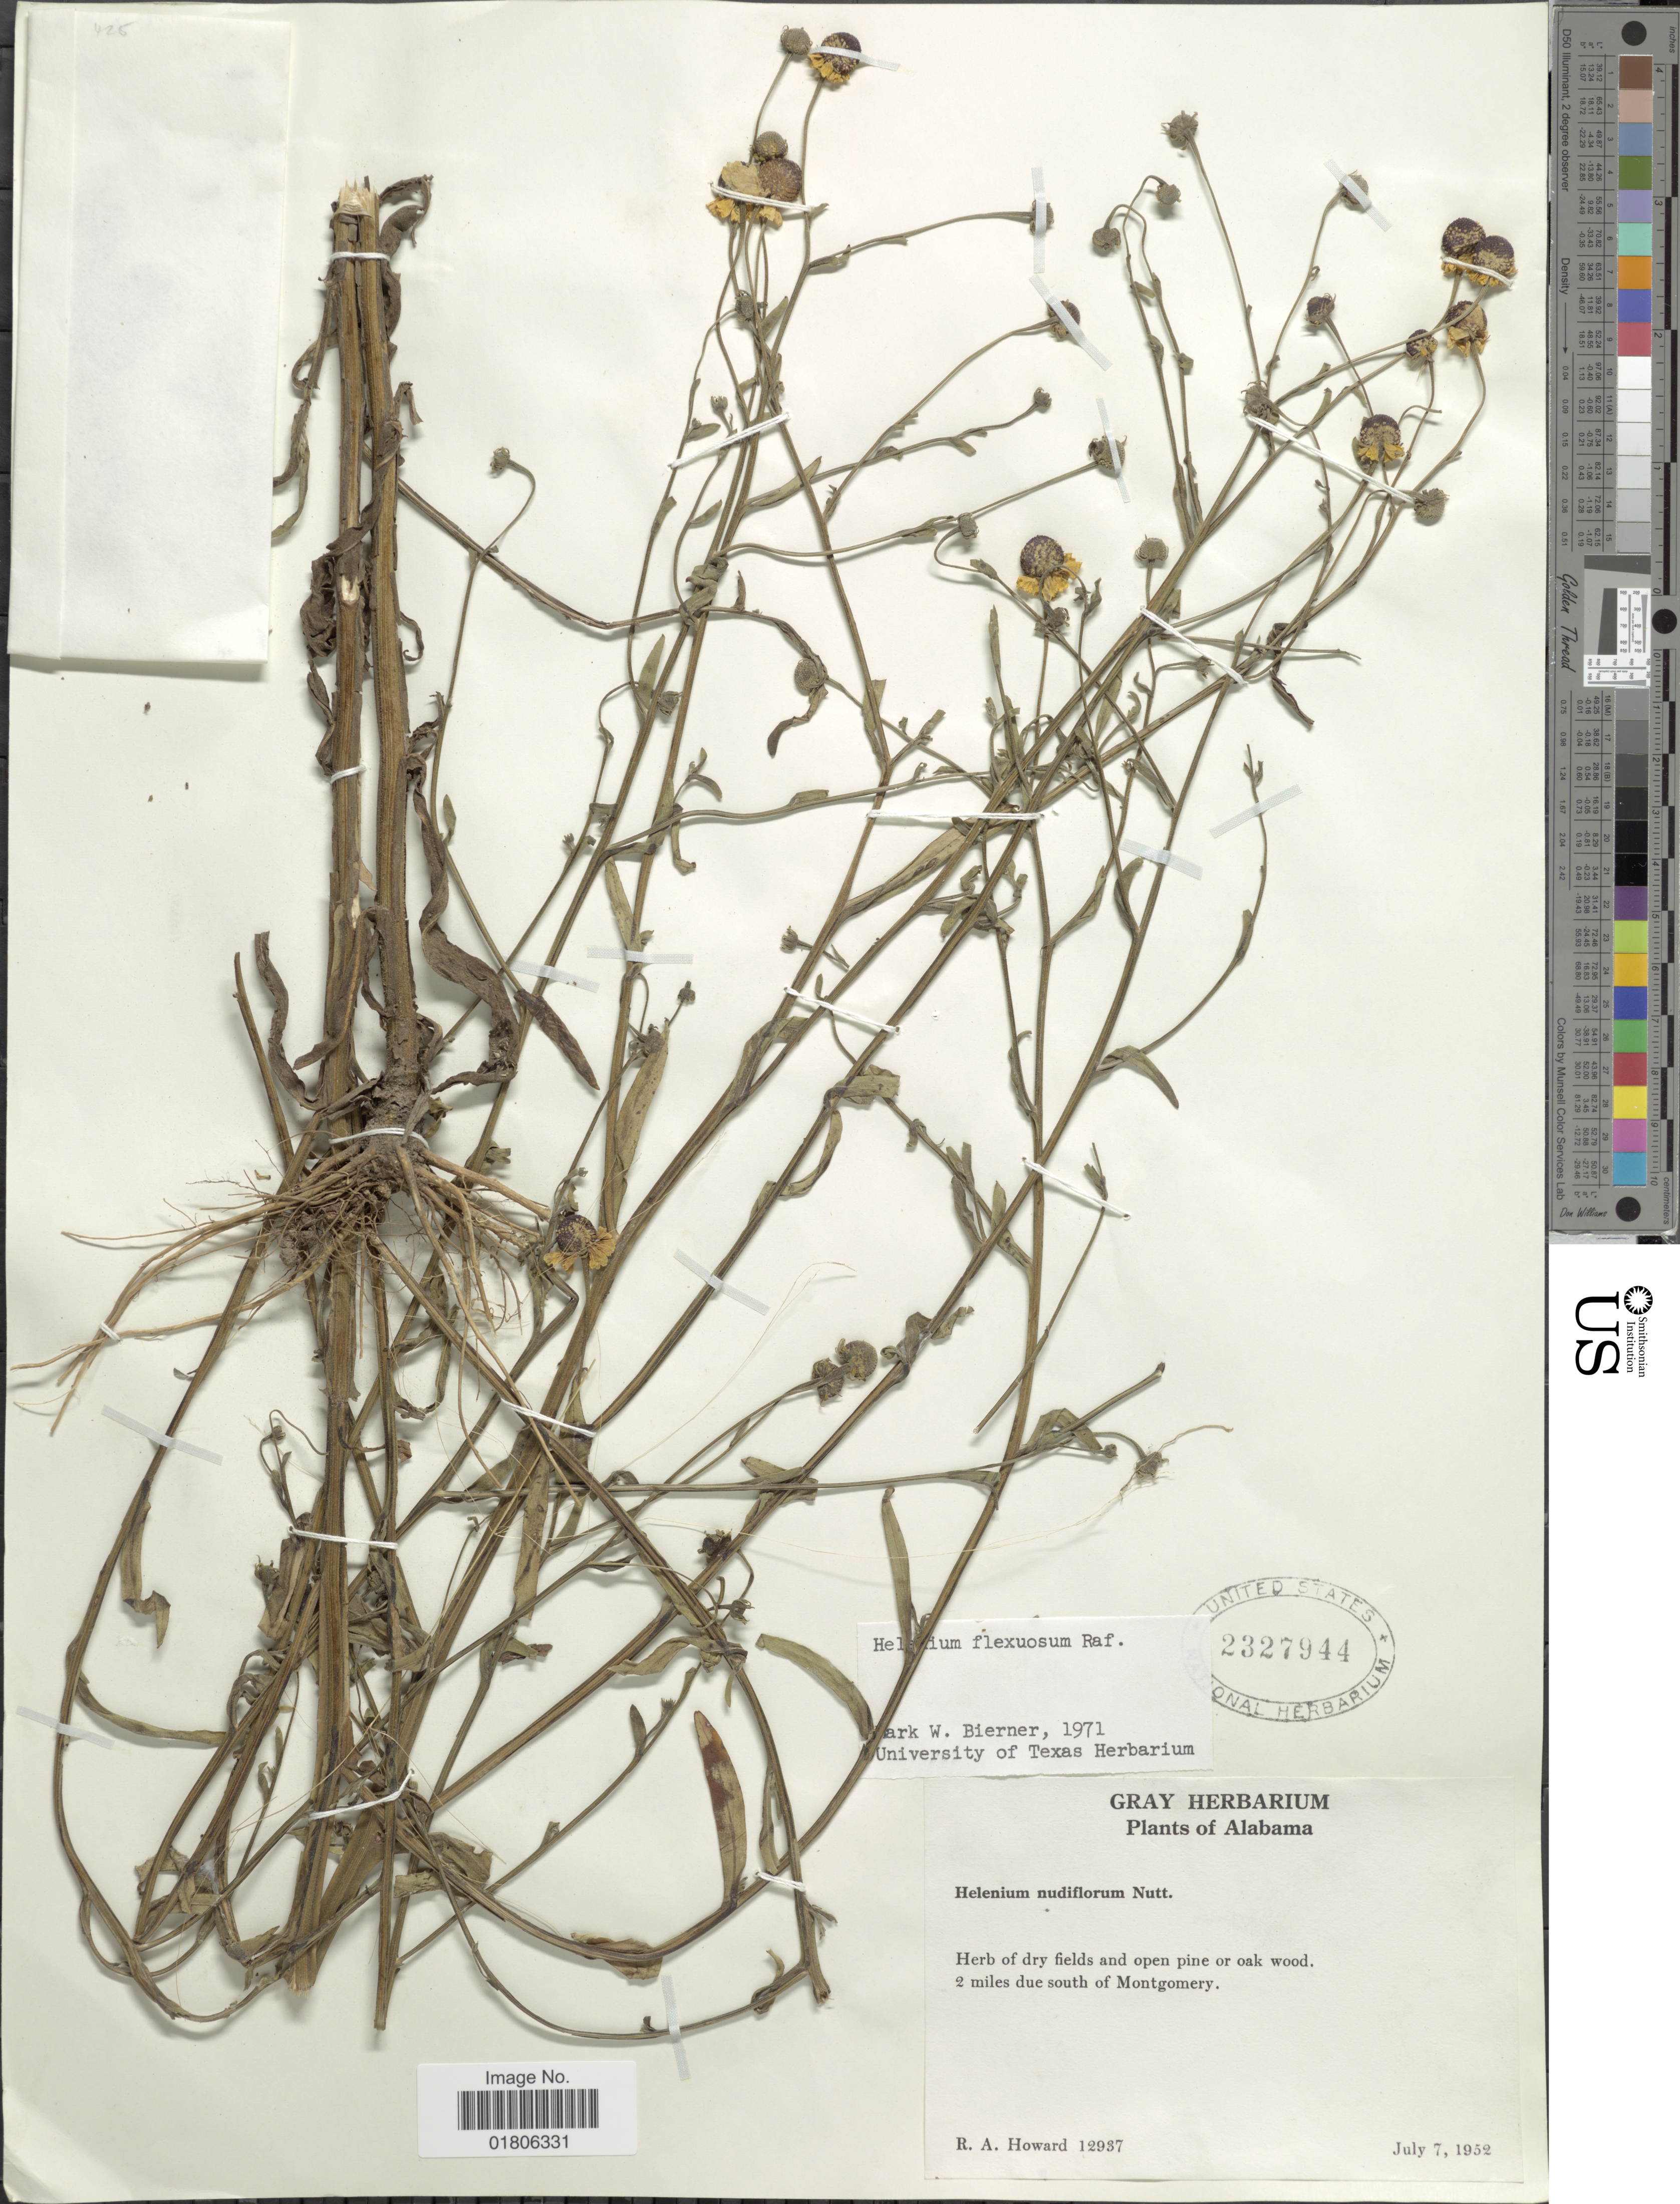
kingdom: Plantae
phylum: Tracheophyta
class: Magnoliopsida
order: Asterales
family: Asteraceae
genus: Helenium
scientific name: Helenium flexuosum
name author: Raf.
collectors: R. A. Howard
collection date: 1952-07-07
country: United States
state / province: Alabama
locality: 2 miles due South oof Montgomery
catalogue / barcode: US 2327944